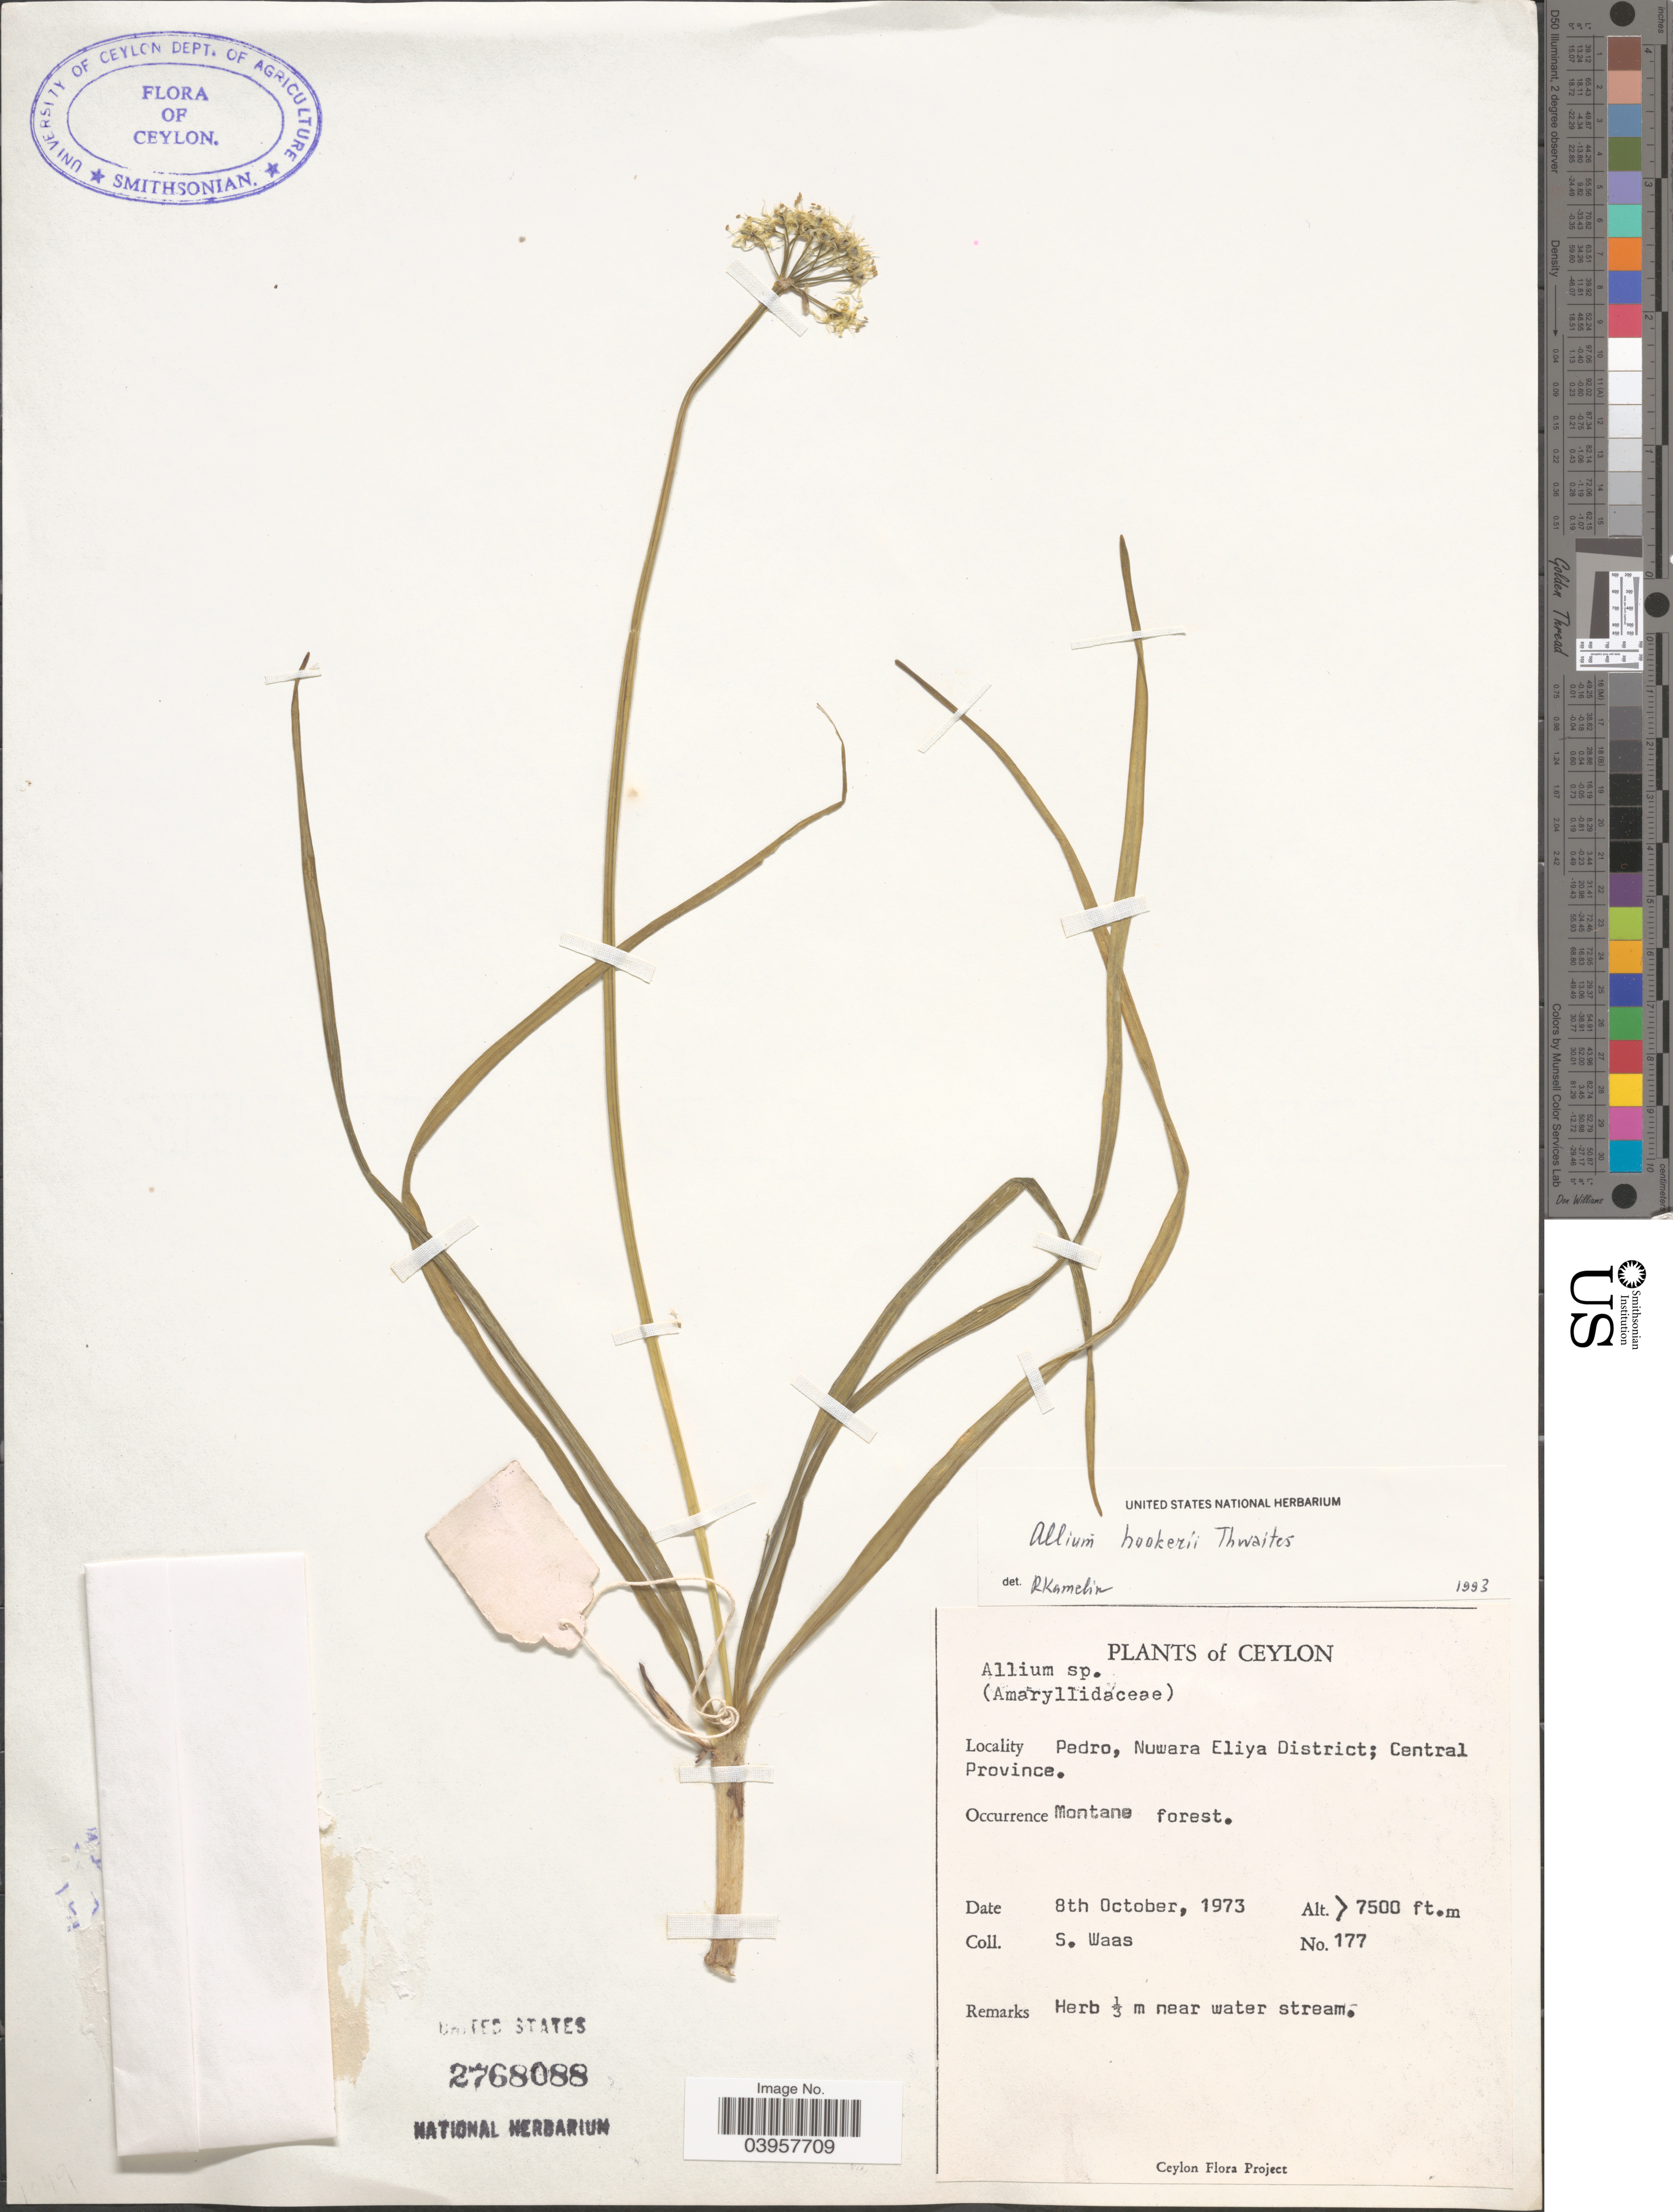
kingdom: Plantae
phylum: Tracheophyta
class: Liliopsida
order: Asparagales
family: Amaryllidaceae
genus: Allium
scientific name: Allium hookeri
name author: Thwaites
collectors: S. Waas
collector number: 177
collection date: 1973-10-08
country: Sri Lanka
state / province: Central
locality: Ceylon. Pedro, Nuwara Eliya District.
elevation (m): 2286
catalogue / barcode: US 2768088